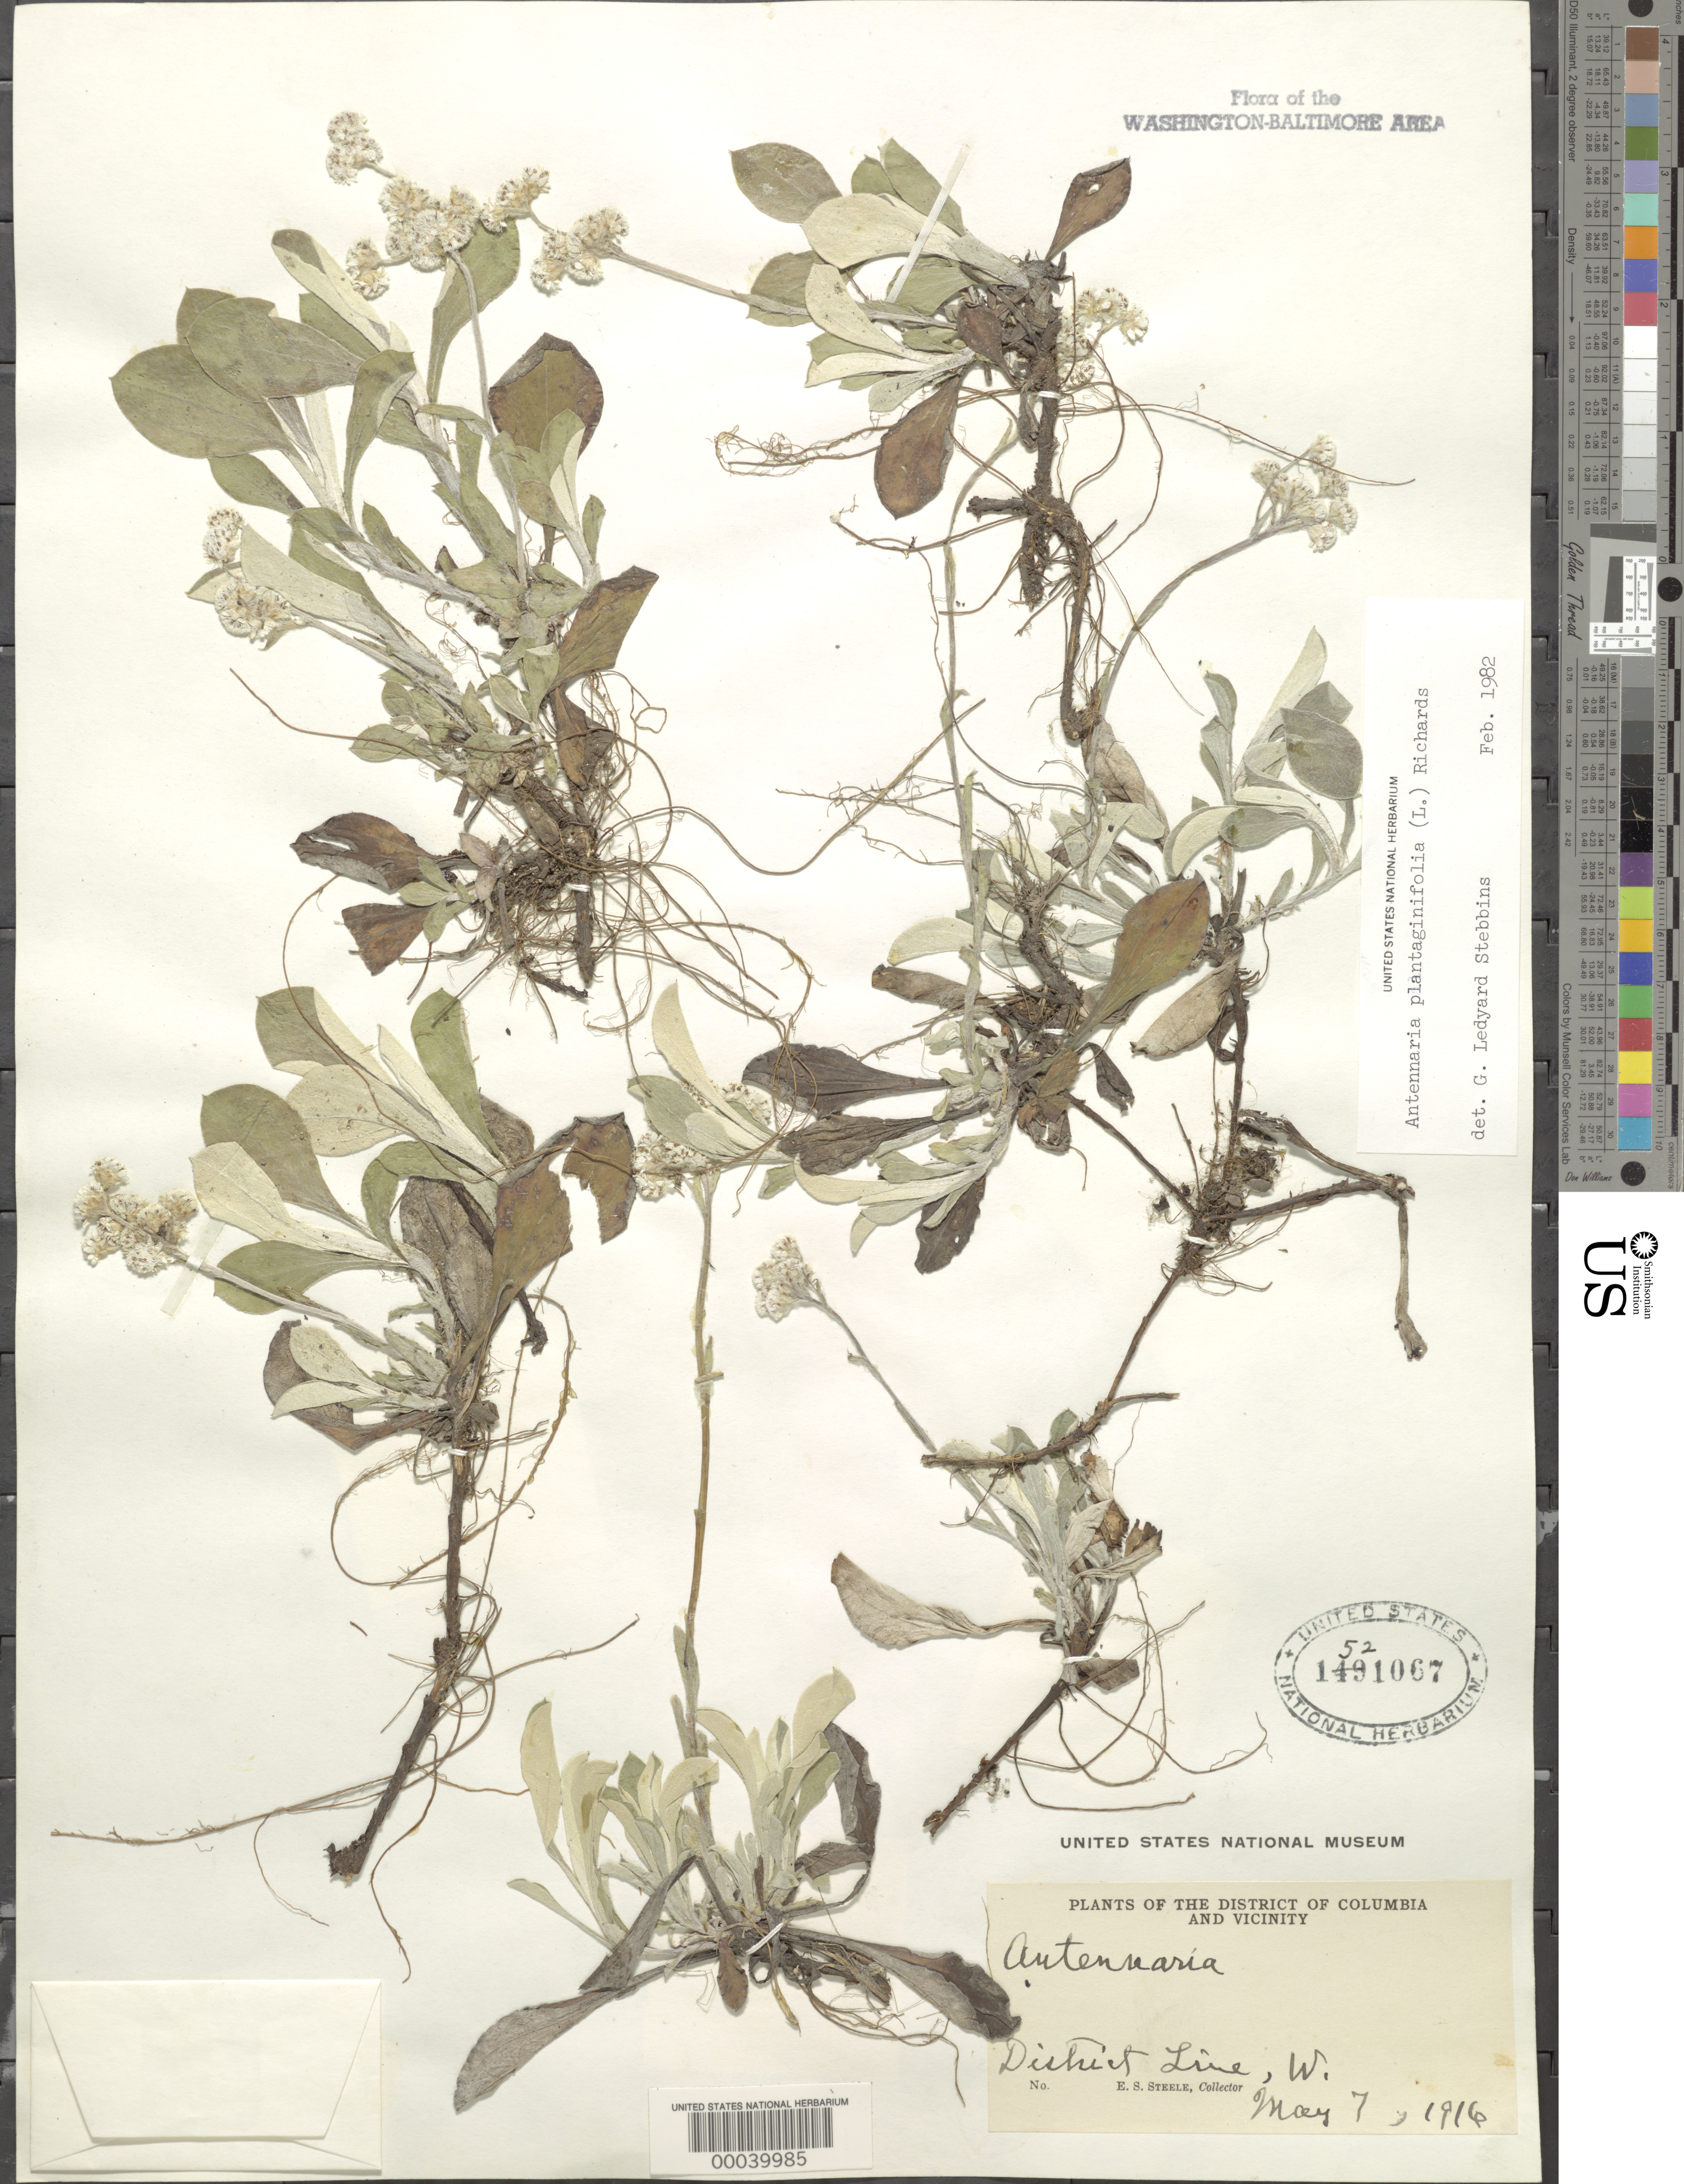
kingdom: Plantae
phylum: Tracheophyta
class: Magnoliopsida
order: Asterales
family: Asteraceae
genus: Antennaria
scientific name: Antennaria plantaginifolia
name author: (L.) Richardson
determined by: Stebbins, G. L.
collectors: E. Steele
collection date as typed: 07 May 1916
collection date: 1916-05-07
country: United States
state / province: District of Columbia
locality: District Line West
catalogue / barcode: US 1521067